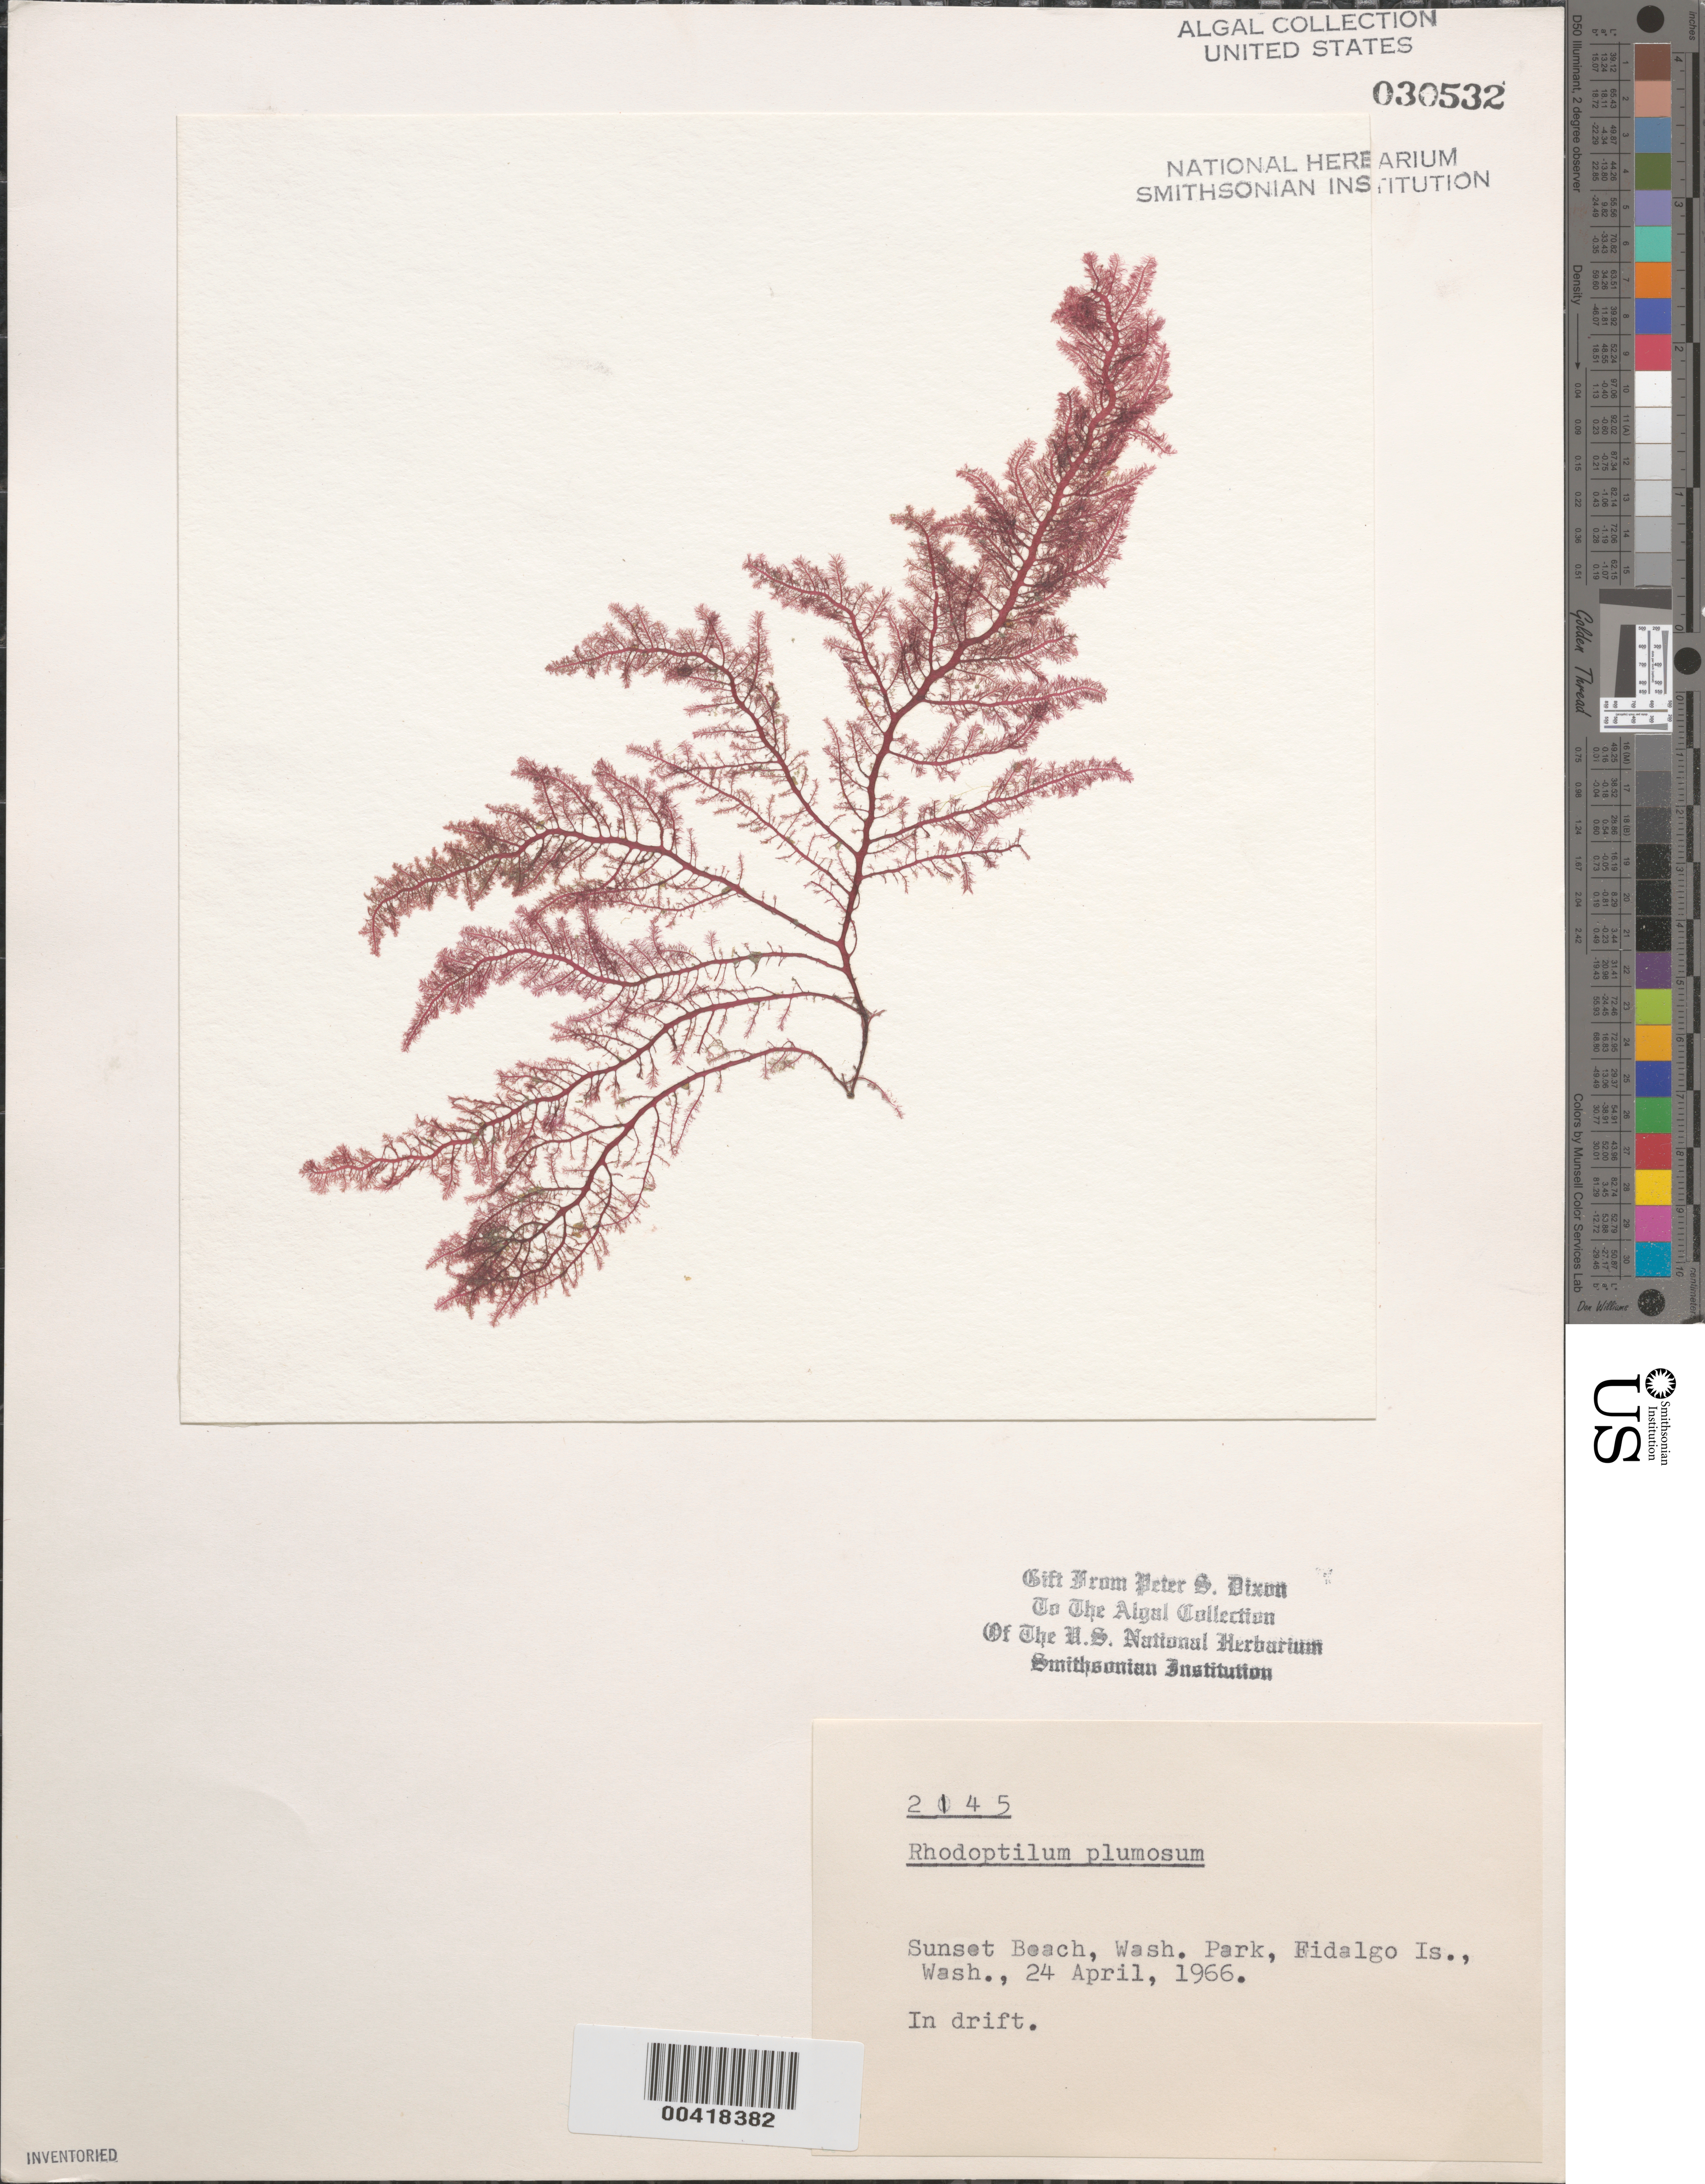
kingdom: Plantae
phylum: Rhodophyta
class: Florideophyceae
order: Ceramiales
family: Dasyaceae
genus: Rhodoptilum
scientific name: Rhodoptilum plumosum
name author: (Harv. & Bail.) Kylin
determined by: Dixon, P. S.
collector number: PSD 2145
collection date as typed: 24 Apr 1966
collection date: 1966-04-24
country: United States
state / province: Washington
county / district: Skagit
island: Fidalgo Island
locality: Sunset Beach, Washington Park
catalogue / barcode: US 30532